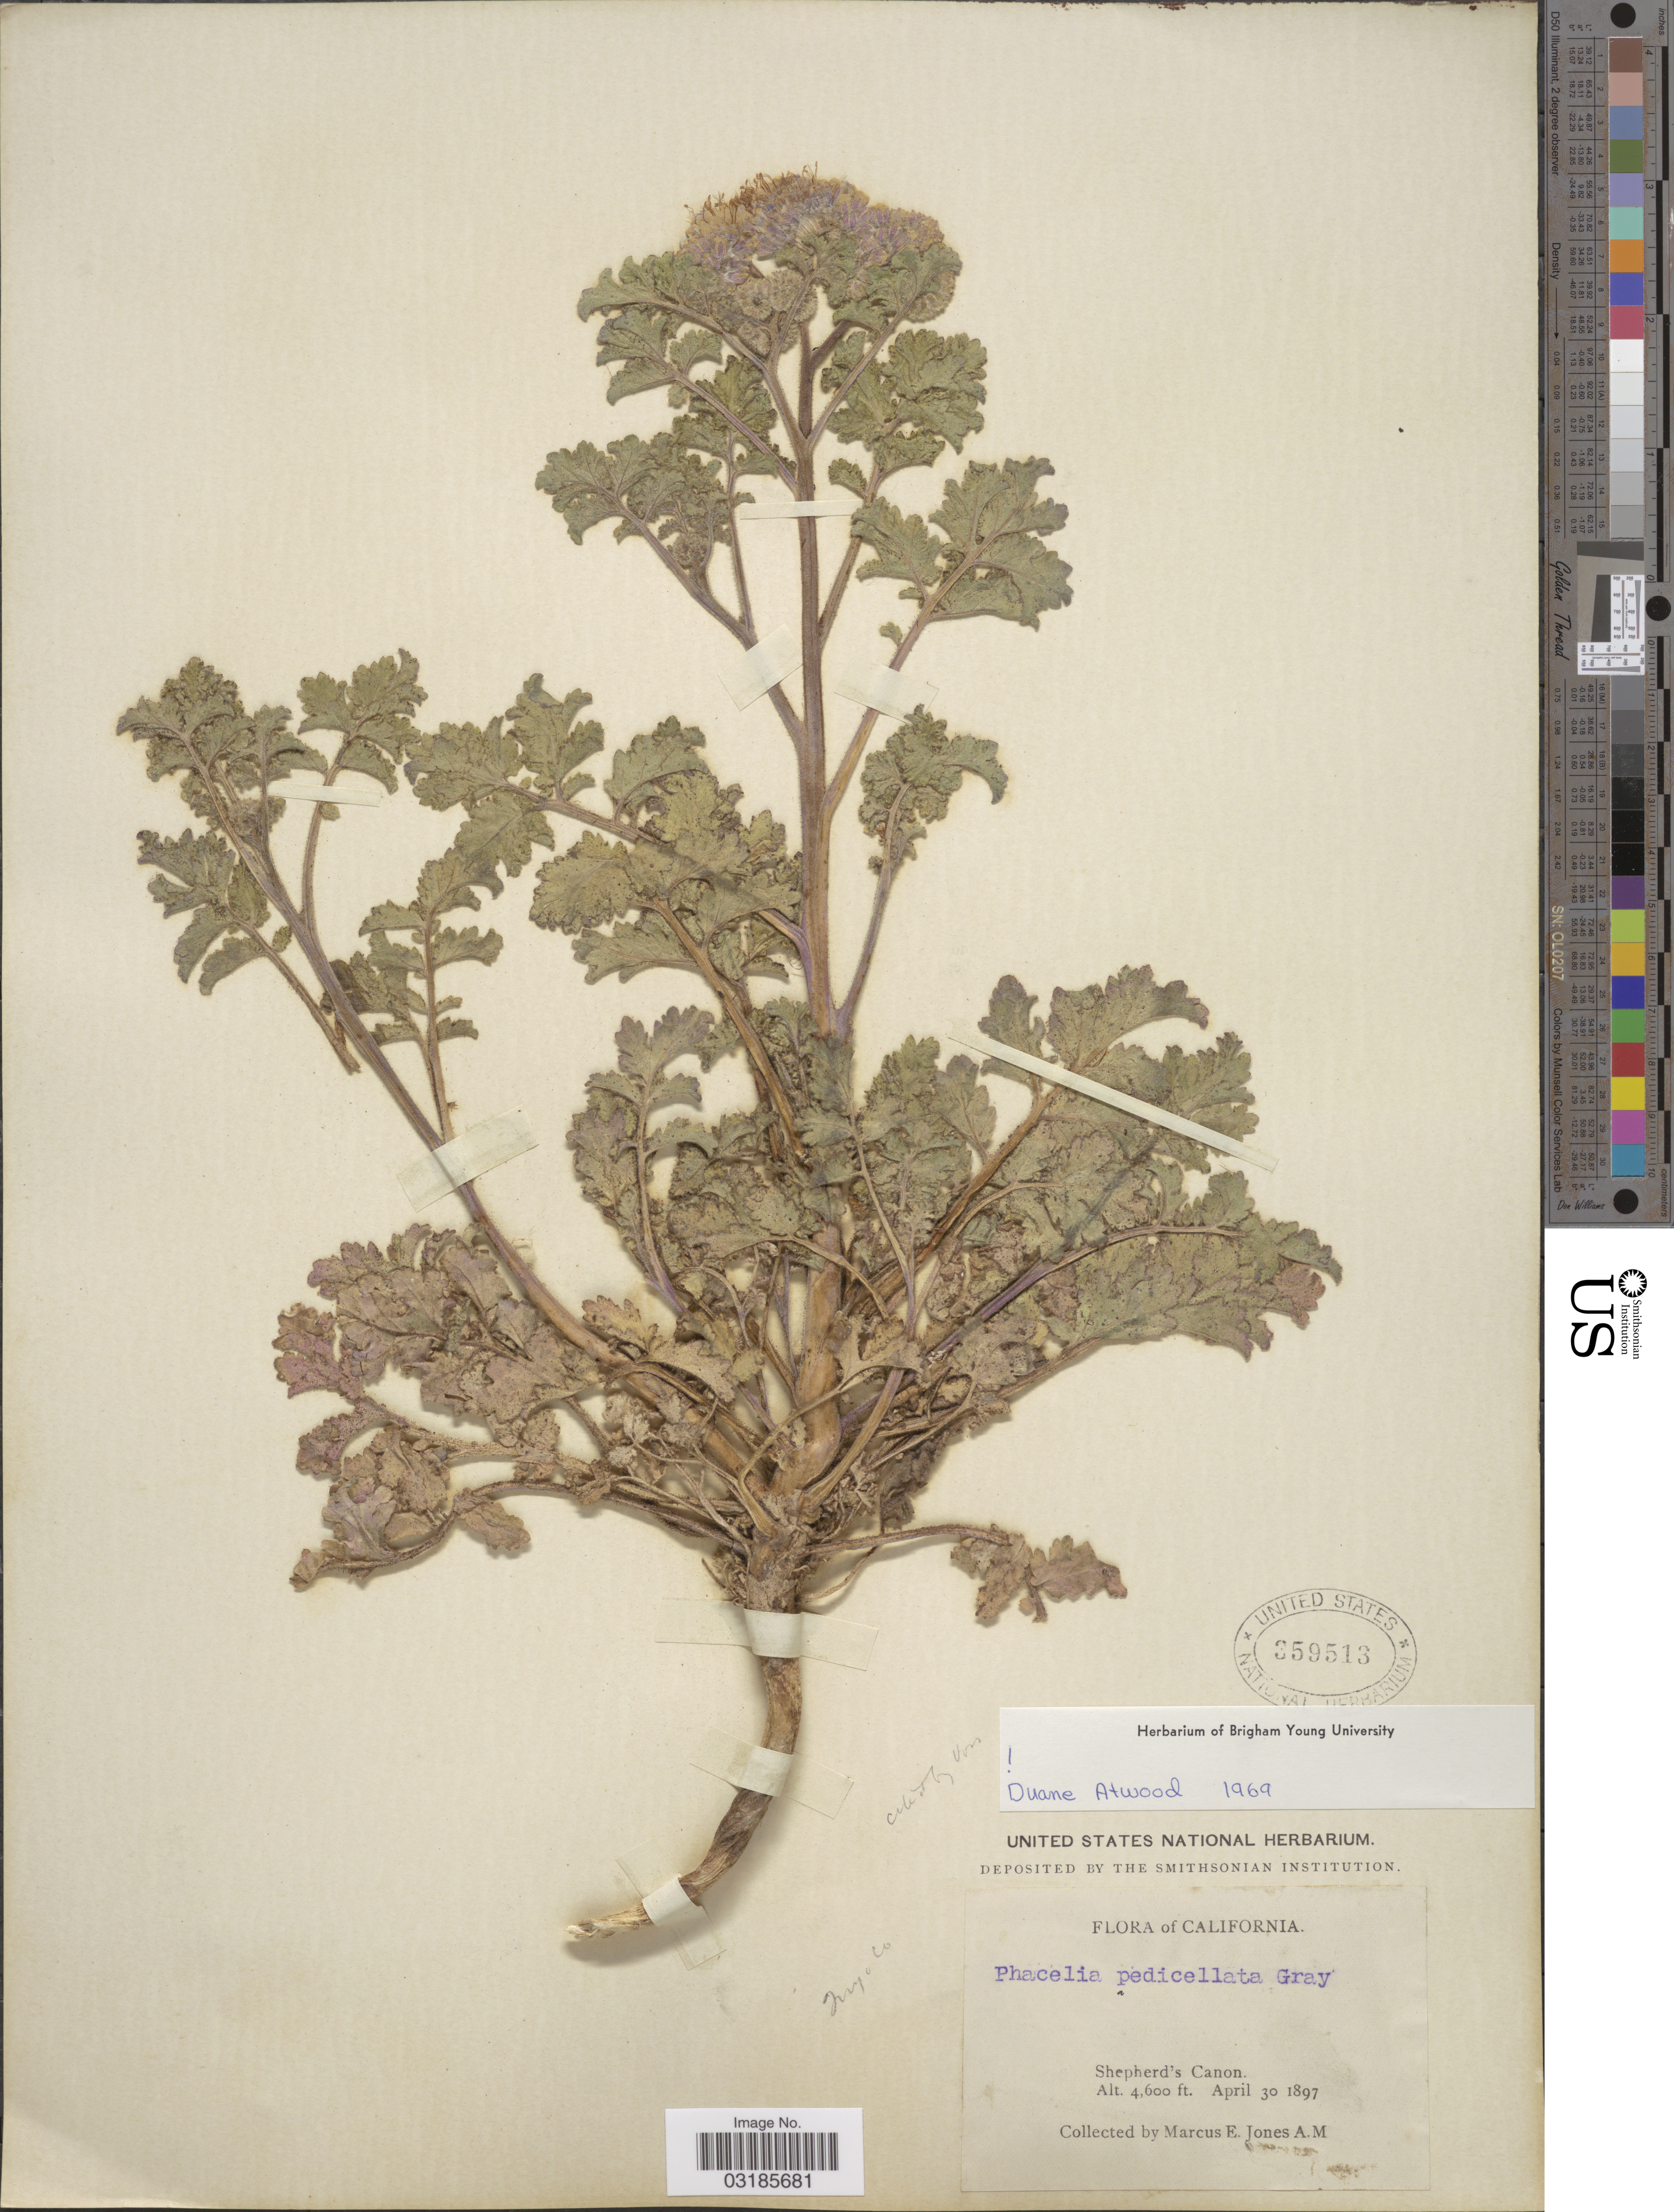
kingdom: Plantae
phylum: Tracheophyta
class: Magnoliopsida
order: Boraginales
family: Hydrophyllaceae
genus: Phacelia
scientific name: Phacelia pedicellata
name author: A. Gray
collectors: M. E. Jones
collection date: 1897-04-30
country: United States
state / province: California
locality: Shepherd's Canon.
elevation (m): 1402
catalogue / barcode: US 359513